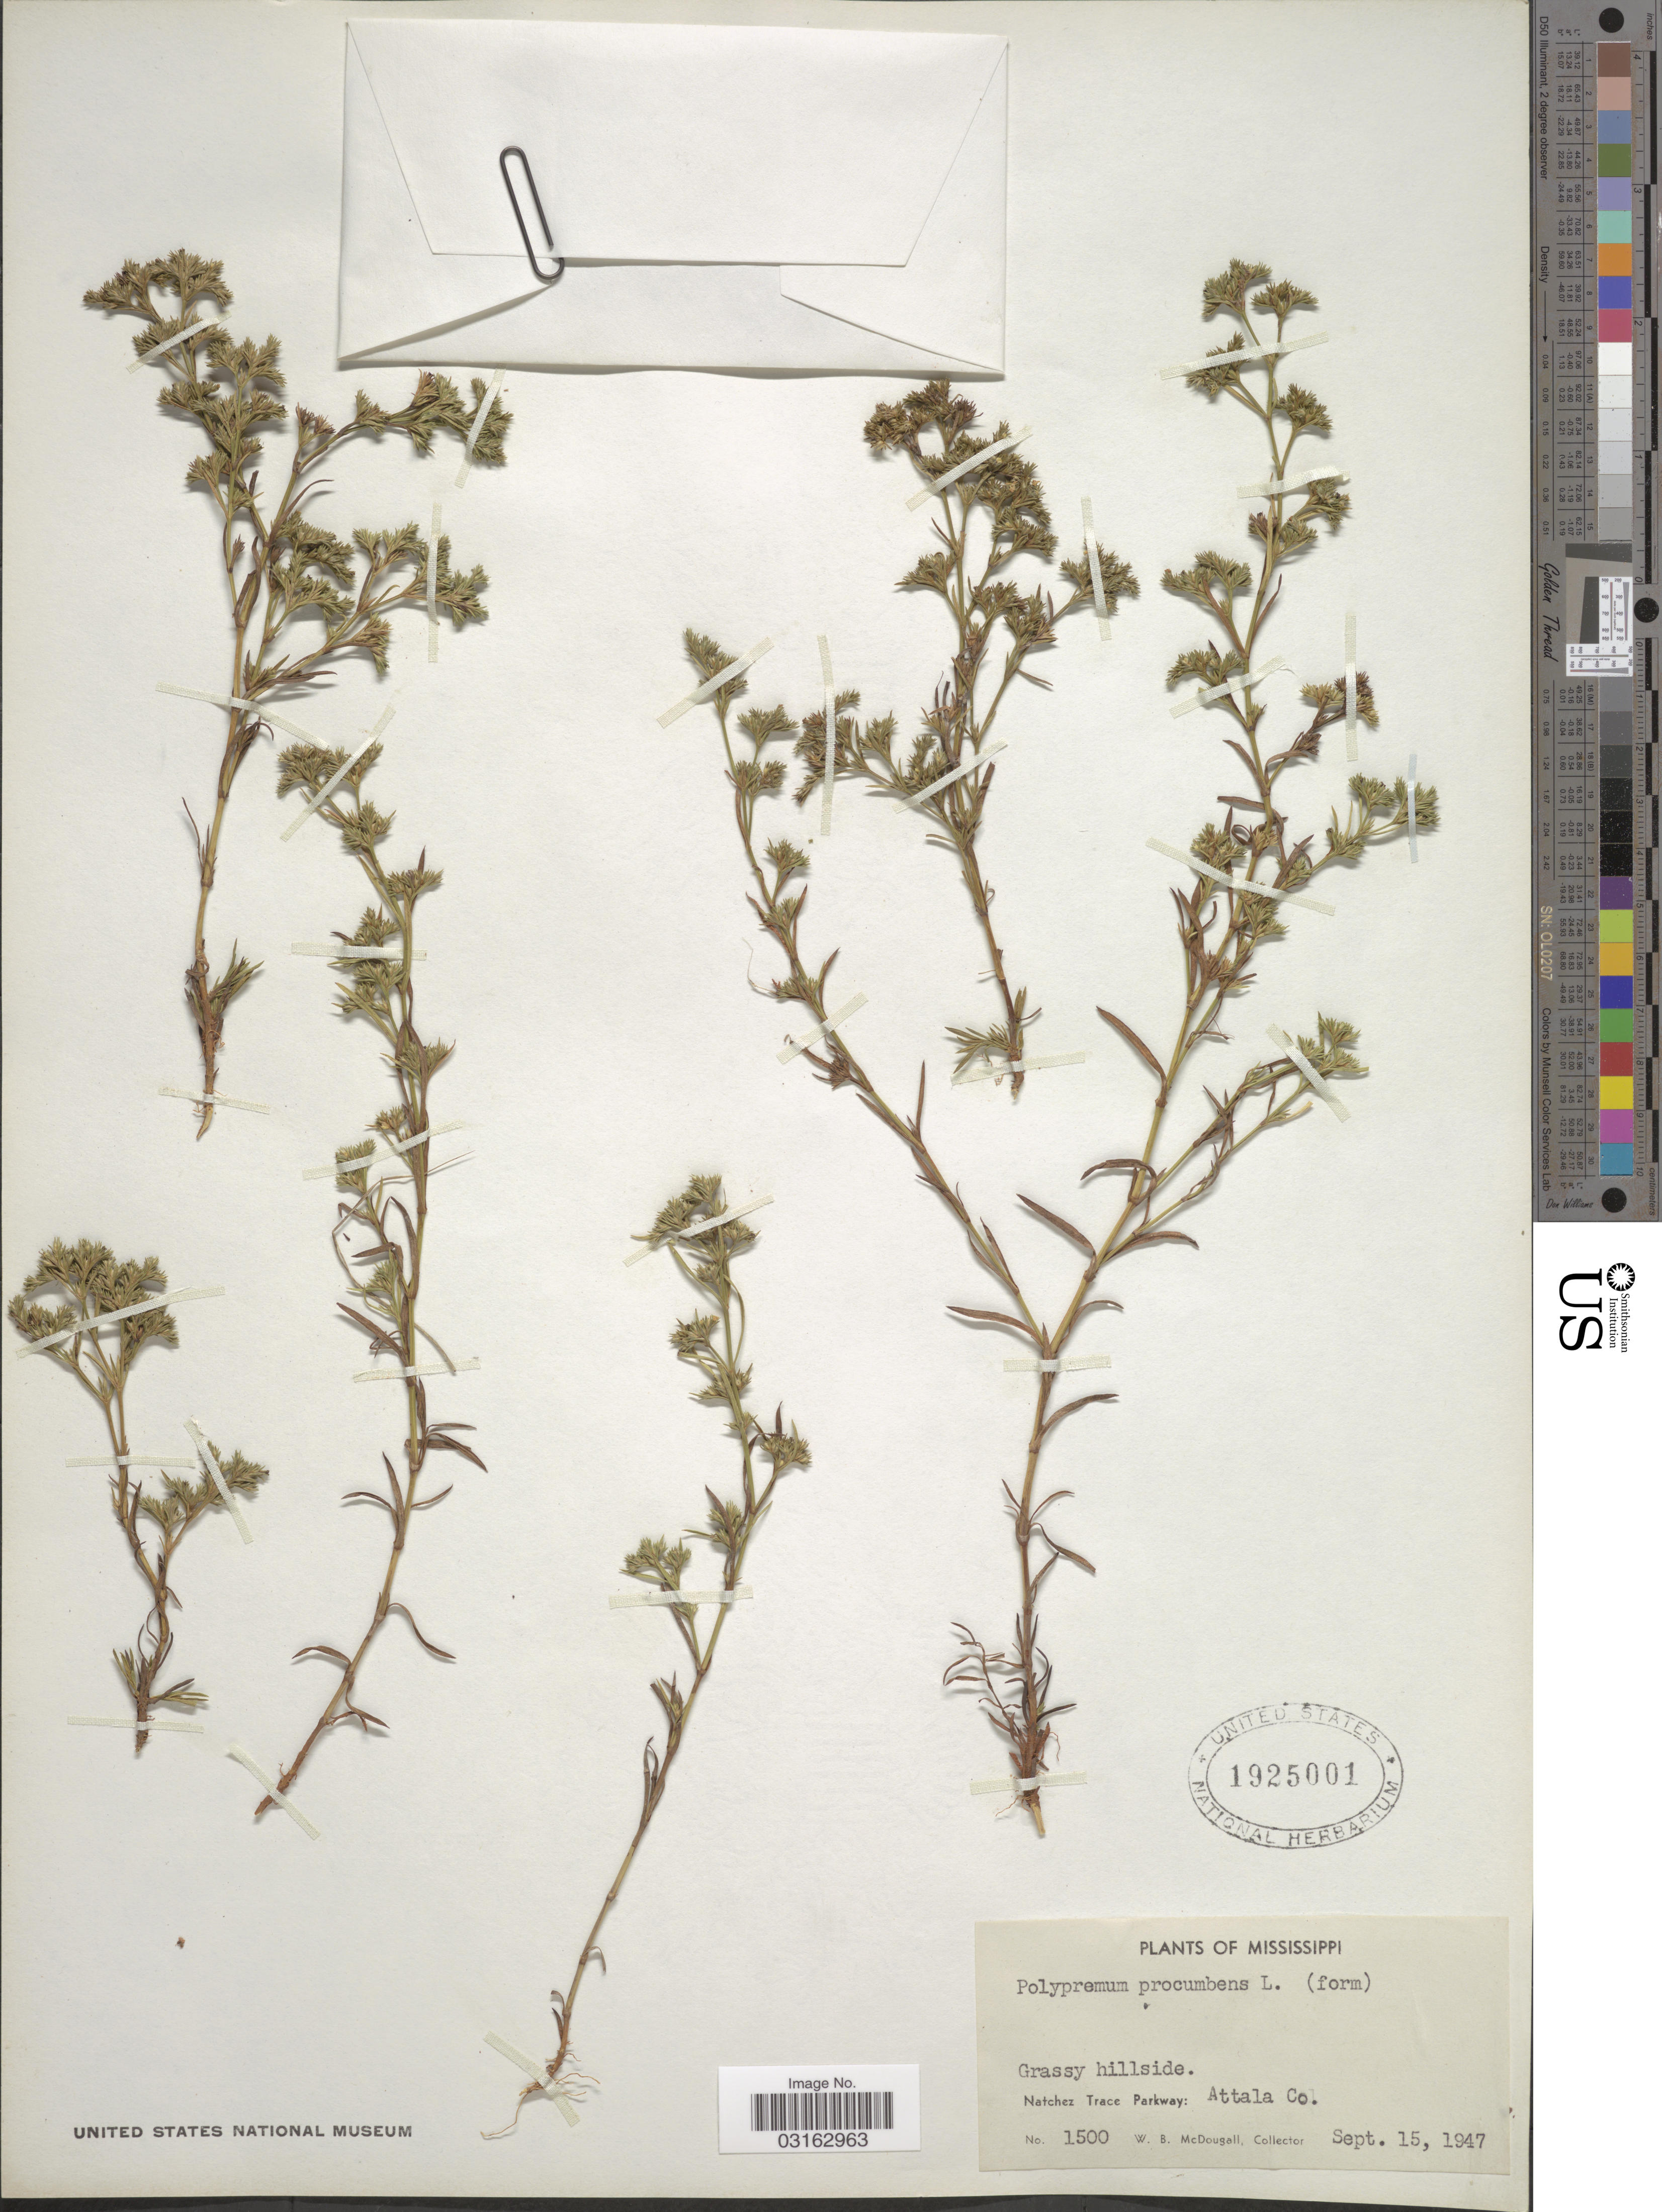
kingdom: Plantae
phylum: Tracheophyta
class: Magnoliopsida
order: Lamiales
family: Tetrachondraceae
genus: Polypremum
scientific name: Polypremum procumbens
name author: L.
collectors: W. B. McDougall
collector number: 1500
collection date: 1947-09-15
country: United States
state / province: Mississippi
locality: Natchez Trace Parkway: Attala Co.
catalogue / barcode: US 1925001